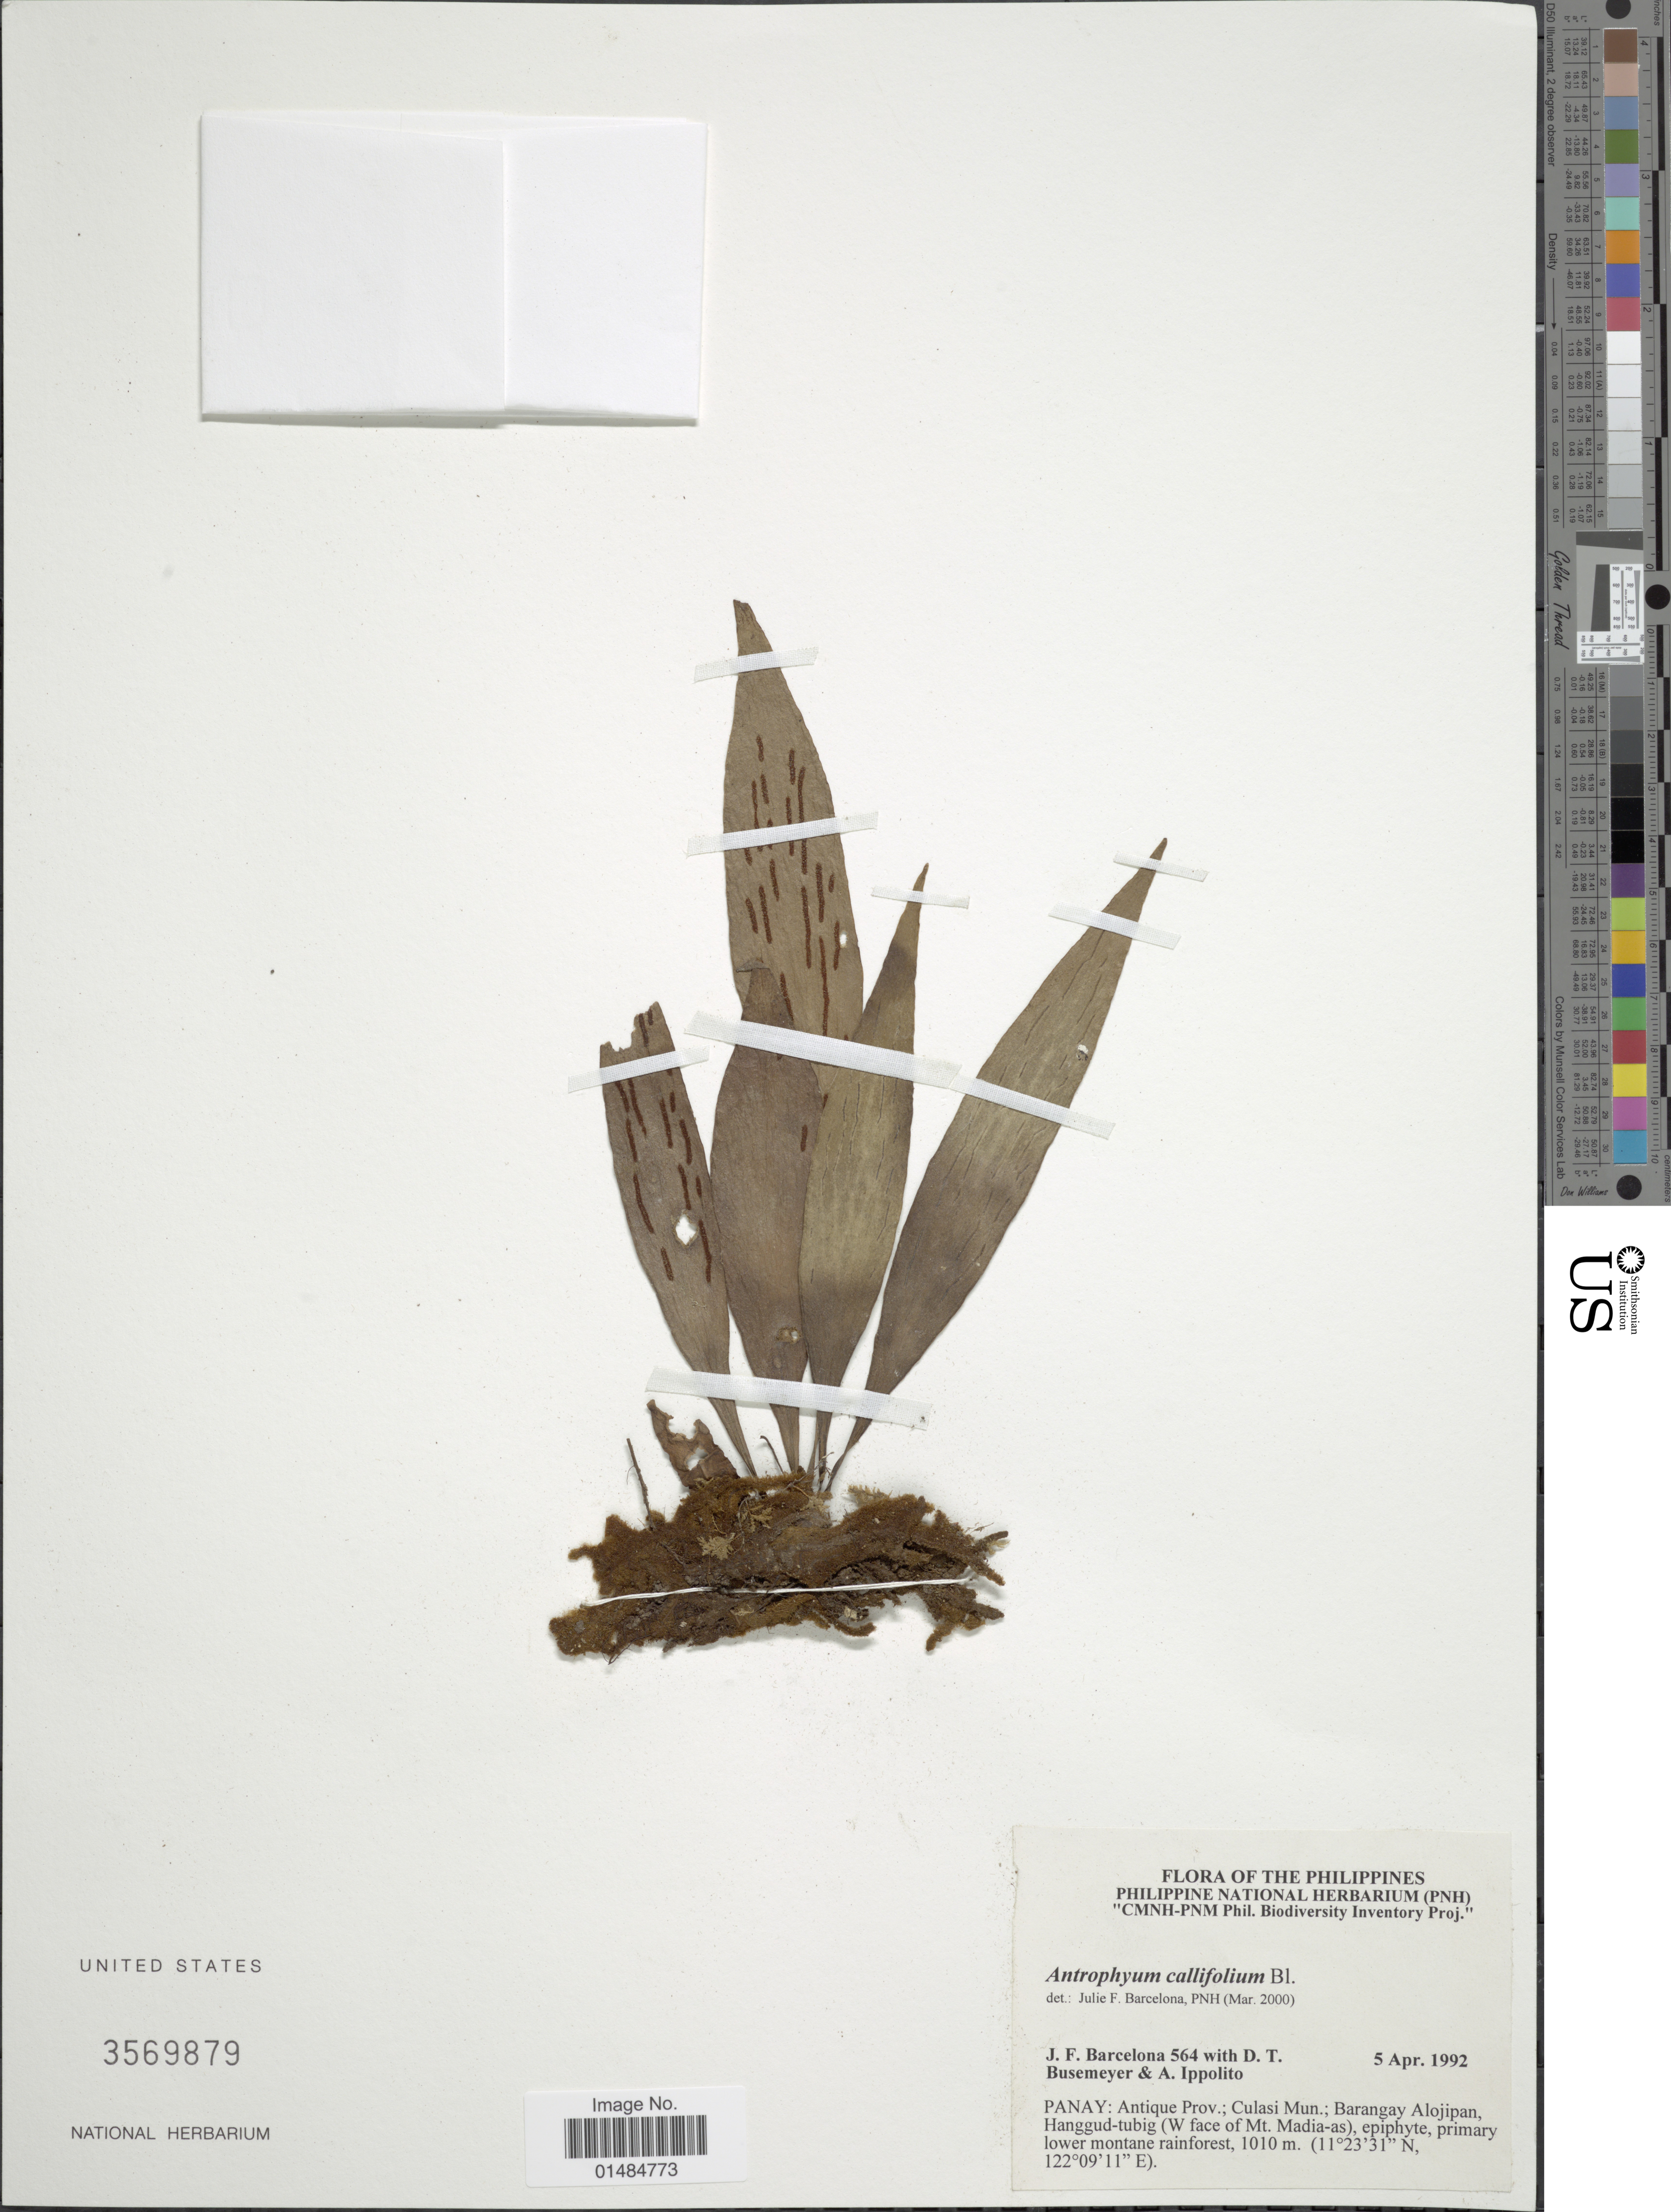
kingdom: Plantae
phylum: Tracheophyta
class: Polypodiopsida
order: Polypodiales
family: Pteridaceae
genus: Antrophyum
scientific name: Antrophyum callifolium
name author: Blume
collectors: J. F. Barcelona, D. Busemeyer & A. Ippolito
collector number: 564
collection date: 1992-04-05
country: Philippines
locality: Antique Prov.; Culasi Mun.: Barangay Alojipan, Hanggud-tubig (W face of Mt. Madia-as)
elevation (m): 1010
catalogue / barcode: US 3569879